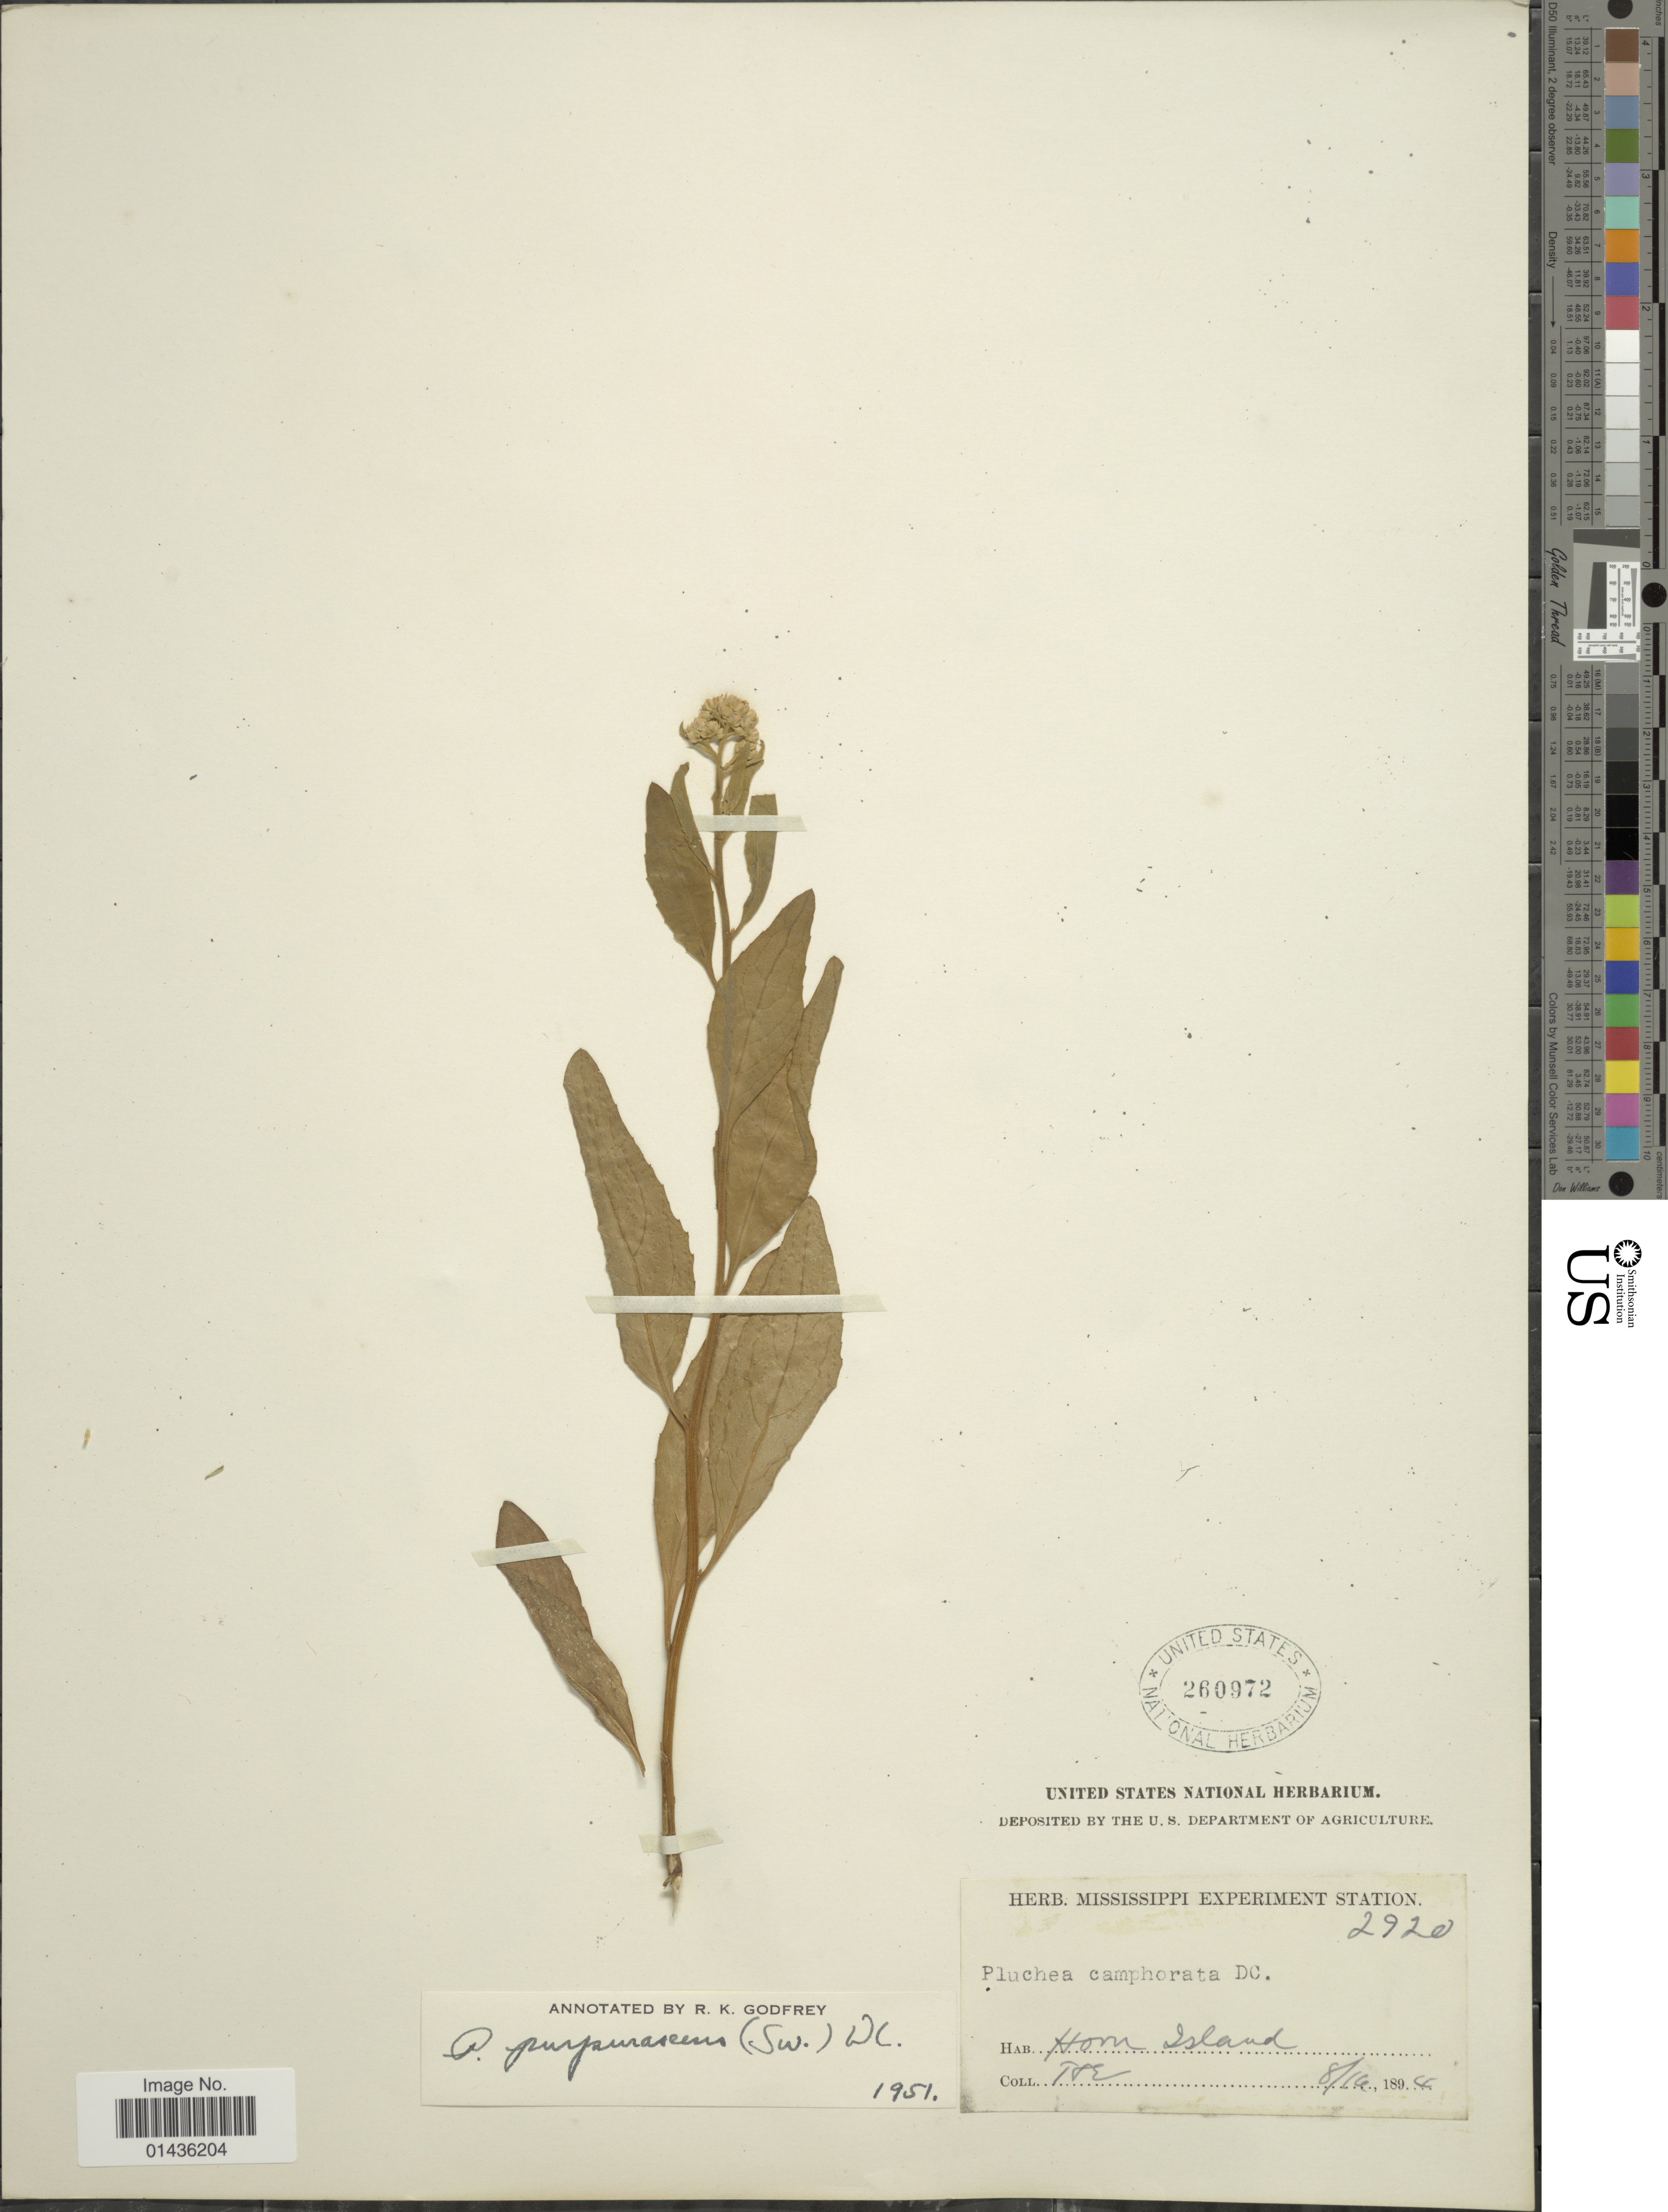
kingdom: Plantae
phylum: Tracheophyta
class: Magnoliopsida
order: Asterales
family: Asteraceae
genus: Pluchea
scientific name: Pluchea odorata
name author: (L.) Cass.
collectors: -. Tracy & -. Earle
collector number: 2920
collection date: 1894-08-16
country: United States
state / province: Mississippi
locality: Horn Island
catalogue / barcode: US 260972